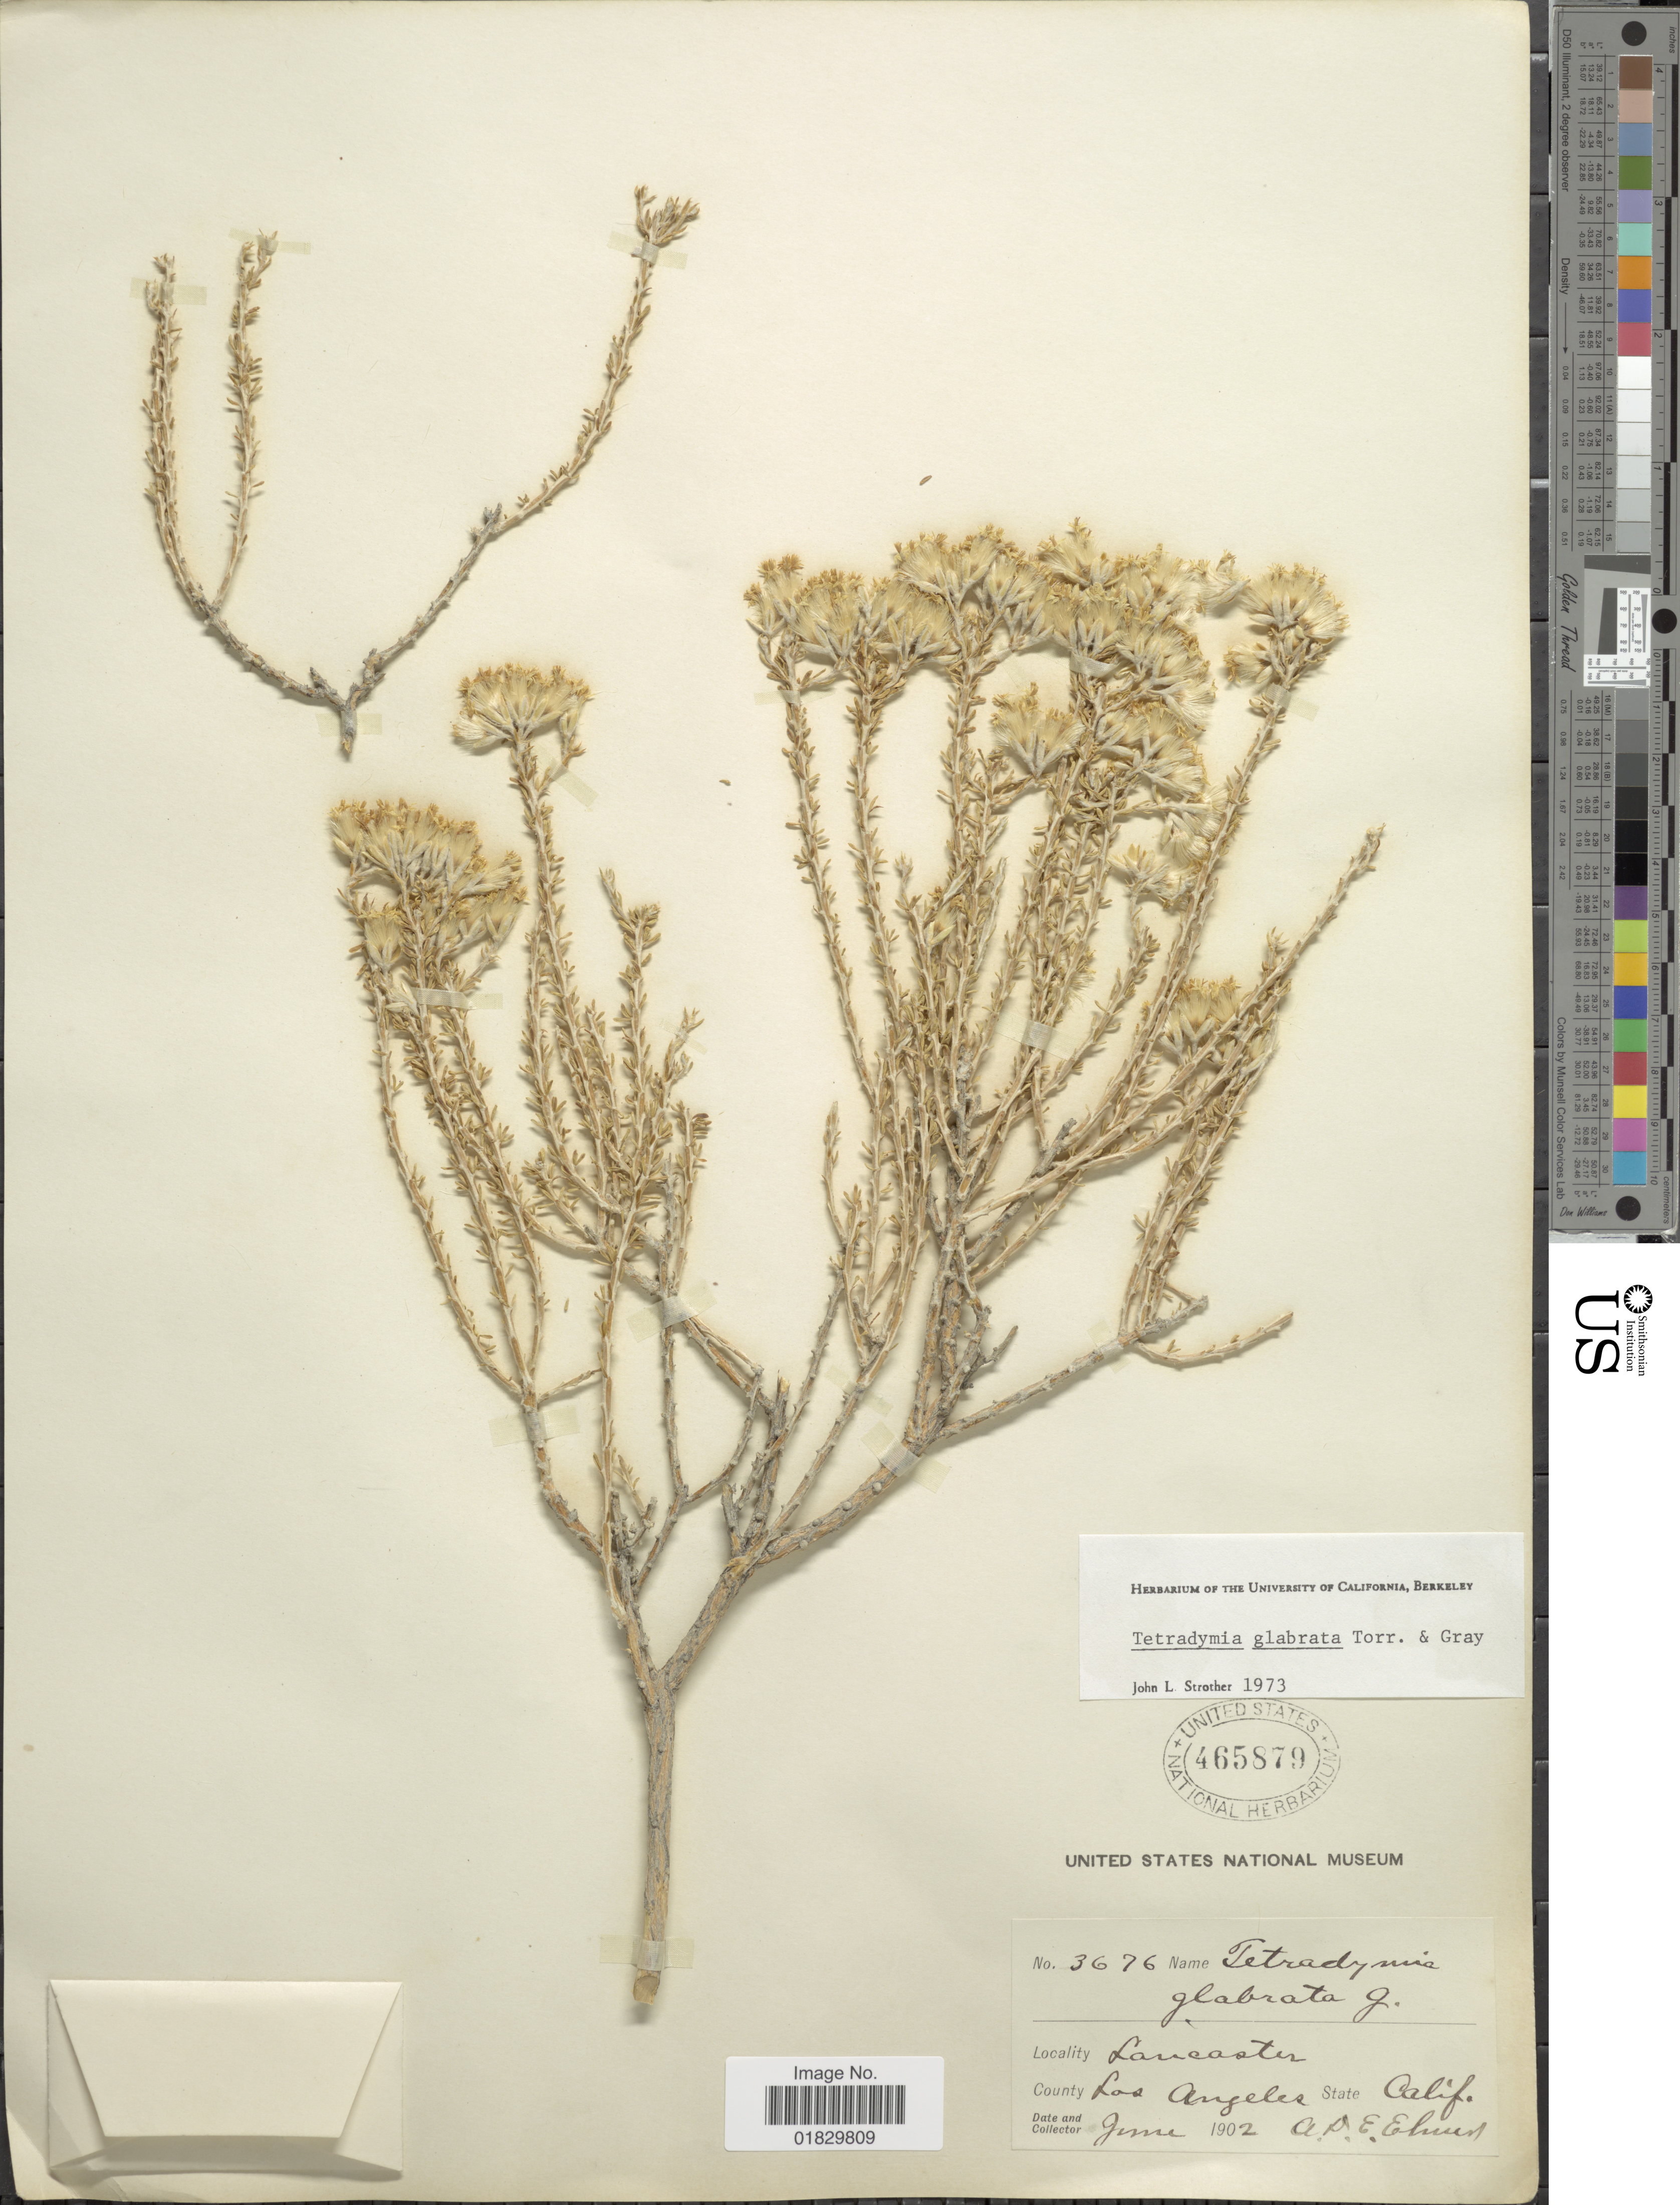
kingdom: Plantae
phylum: Tracheophyta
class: Magnoliopsida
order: Asterales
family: Asteraceae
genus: Tetradymia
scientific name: Tetradymia glabrata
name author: Torr. & A. Gray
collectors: A. D. E. Elmer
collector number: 3676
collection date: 1902-06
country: United States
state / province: California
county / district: Los Angeles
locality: Lancaster, County Los Angeles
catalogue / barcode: US 465879